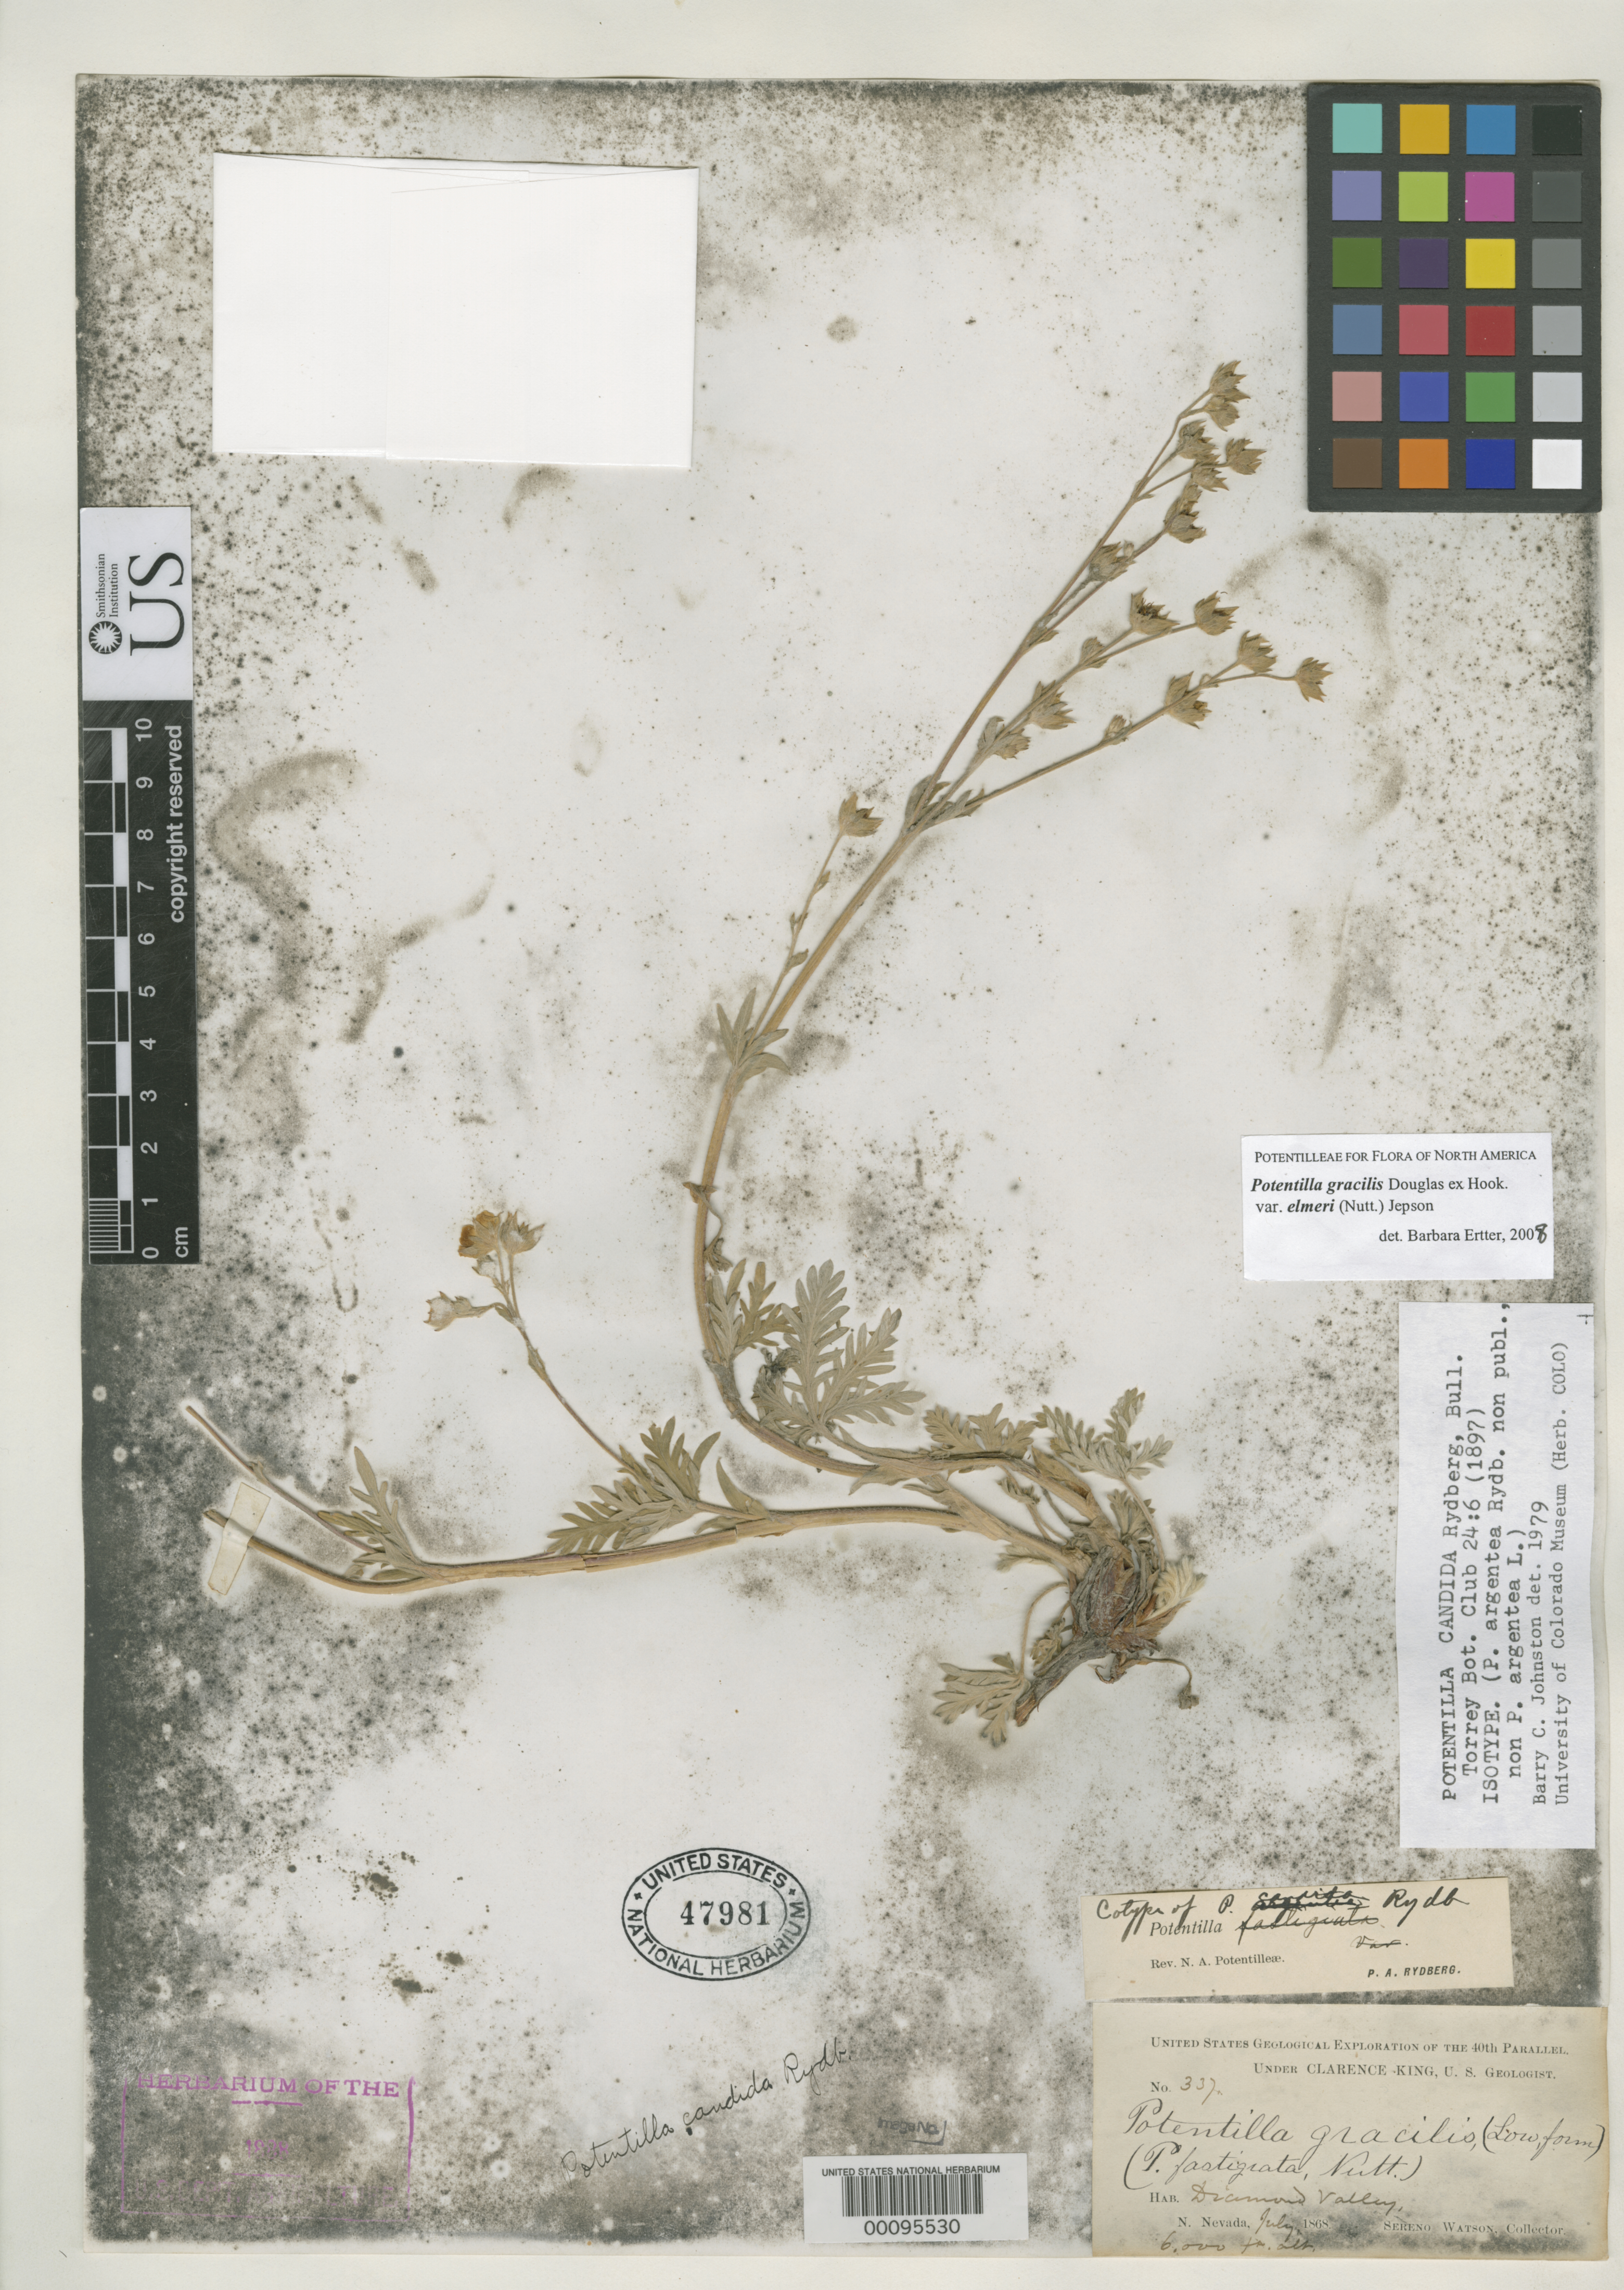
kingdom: Plantae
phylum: Tracheophyta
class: Magnoliopsida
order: Rosales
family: Rosaceae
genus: Potentilla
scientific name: Potentilla candida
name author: Rydb.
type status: Isotype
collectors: S. Watson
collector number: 337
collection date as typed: Jul 1868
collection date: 1868-07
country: United States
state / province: Nevada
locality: Diamond Valley.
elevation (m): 1829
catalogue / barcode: US 47981